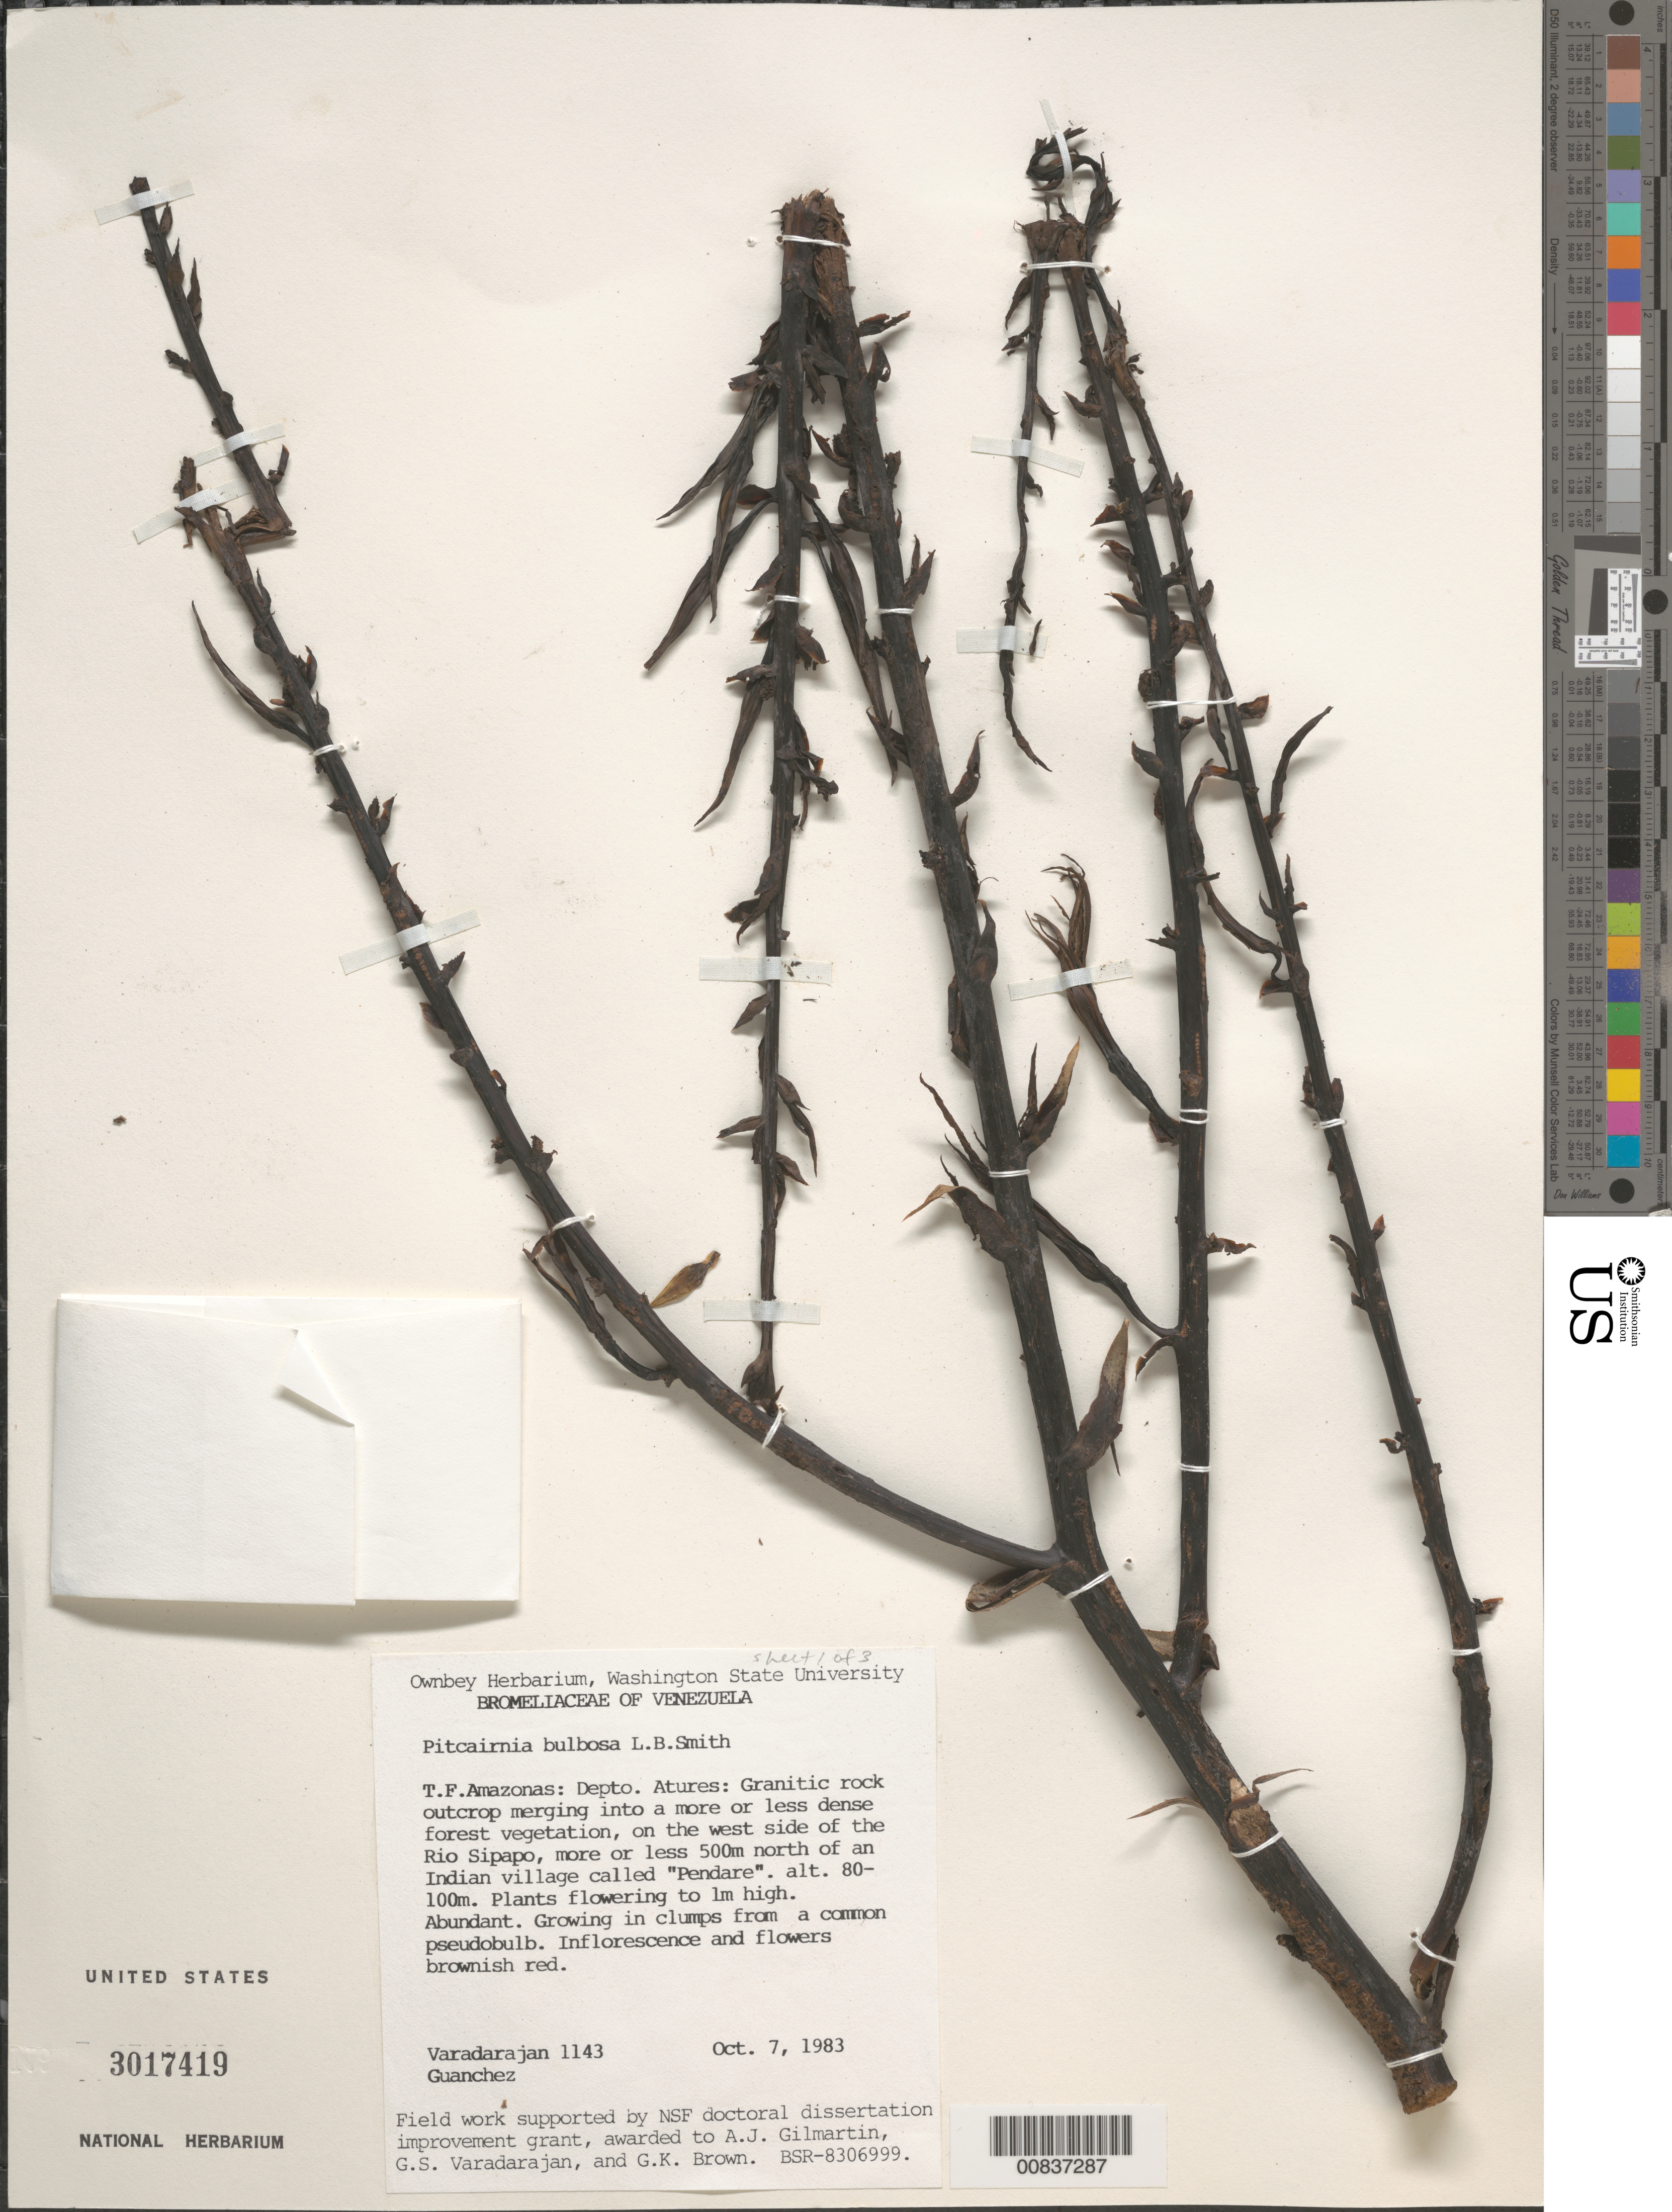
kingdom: Plantae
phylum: Tracheophyta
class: Liliopsida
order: Poales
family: Bromeliaceae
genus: Pitcairnia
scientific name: Pitcairnia bulbosa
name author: L.B. Sm.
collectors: G. S. Varadarajan & F. Guánchez M.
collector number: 1143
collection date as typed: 7-Oct-83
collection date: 1983-10-07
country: Venezuela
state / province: Amazonas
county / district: Atures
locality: Rio Sipapo, W side of; more or less 500m N of an Indian village called "Pendare"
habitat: Granitic rock outcrop merging into a more or less dense forest vegetation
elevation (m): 80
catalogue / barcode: US 3017419